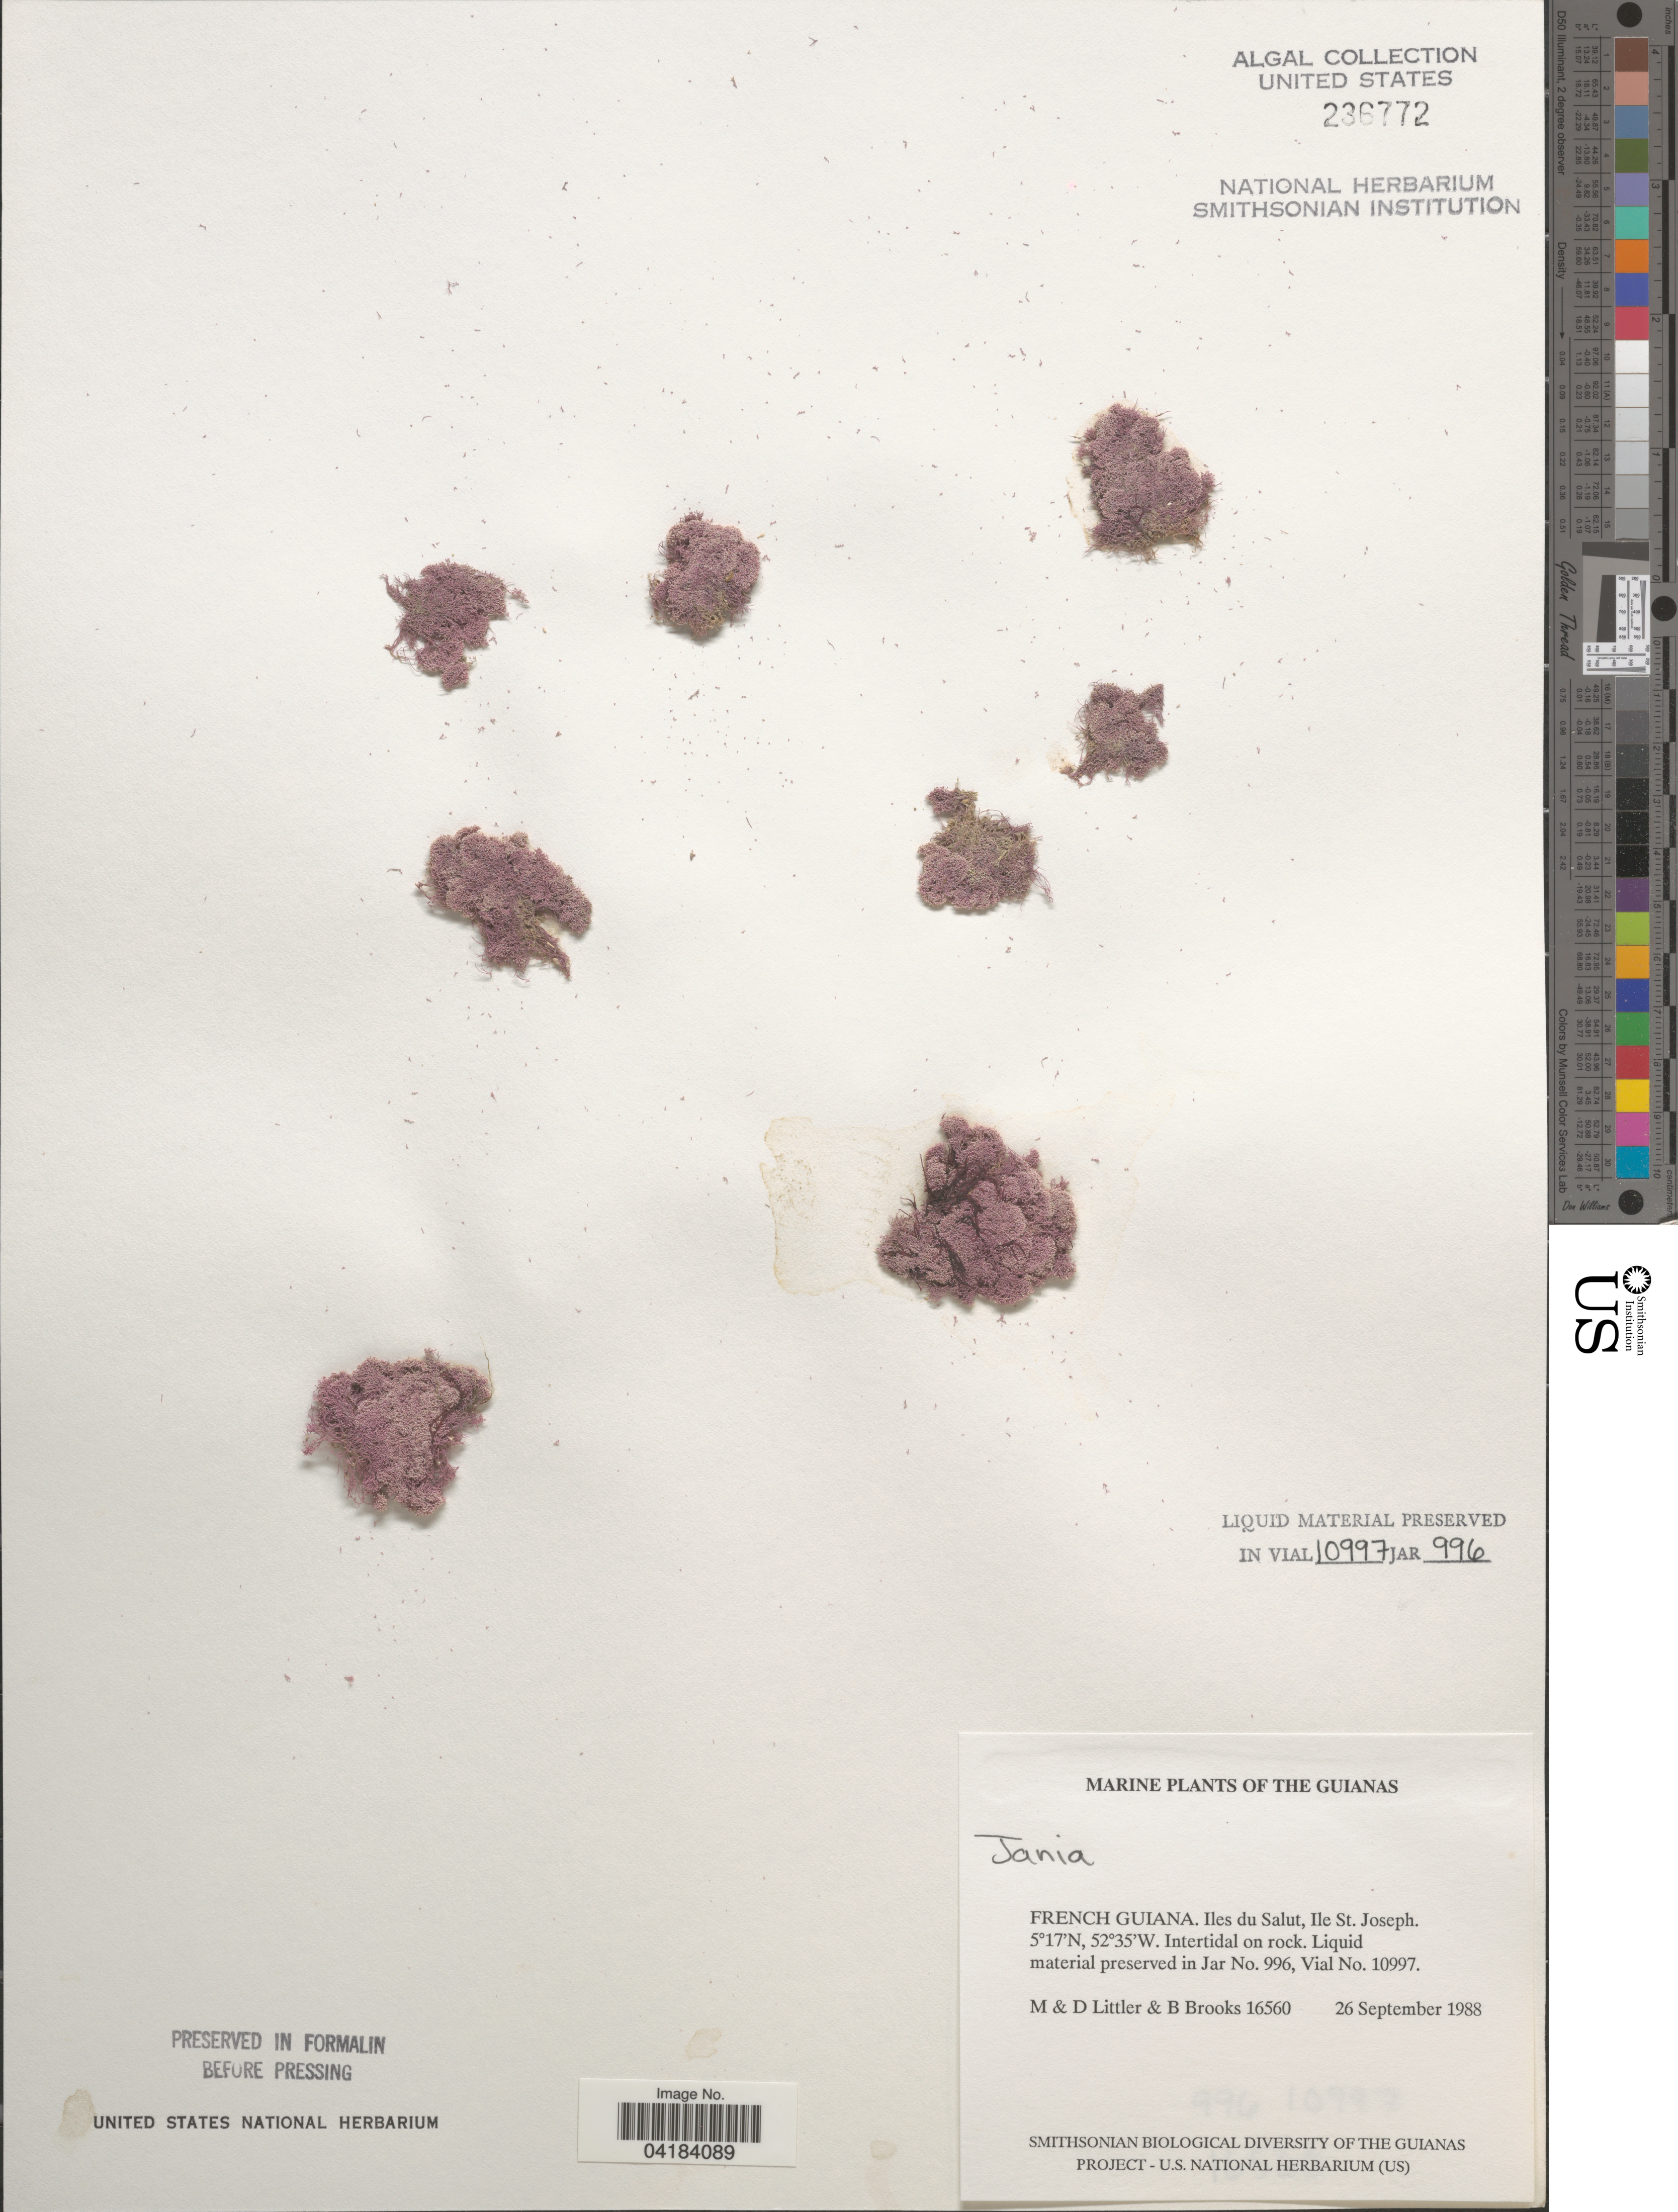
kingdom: Plantae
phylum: Rhodophyta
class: Florideophyceae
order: Corallinales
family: Corallinaceae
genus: Jania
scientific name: Jania sp.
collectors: M. Littler, D. S. Littler & B. Brooks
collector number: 16560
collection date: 1988-09-26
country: French Guiana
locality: The Guianas. Iles du Salut, Ile St. Joseph.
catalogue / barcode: US 236772